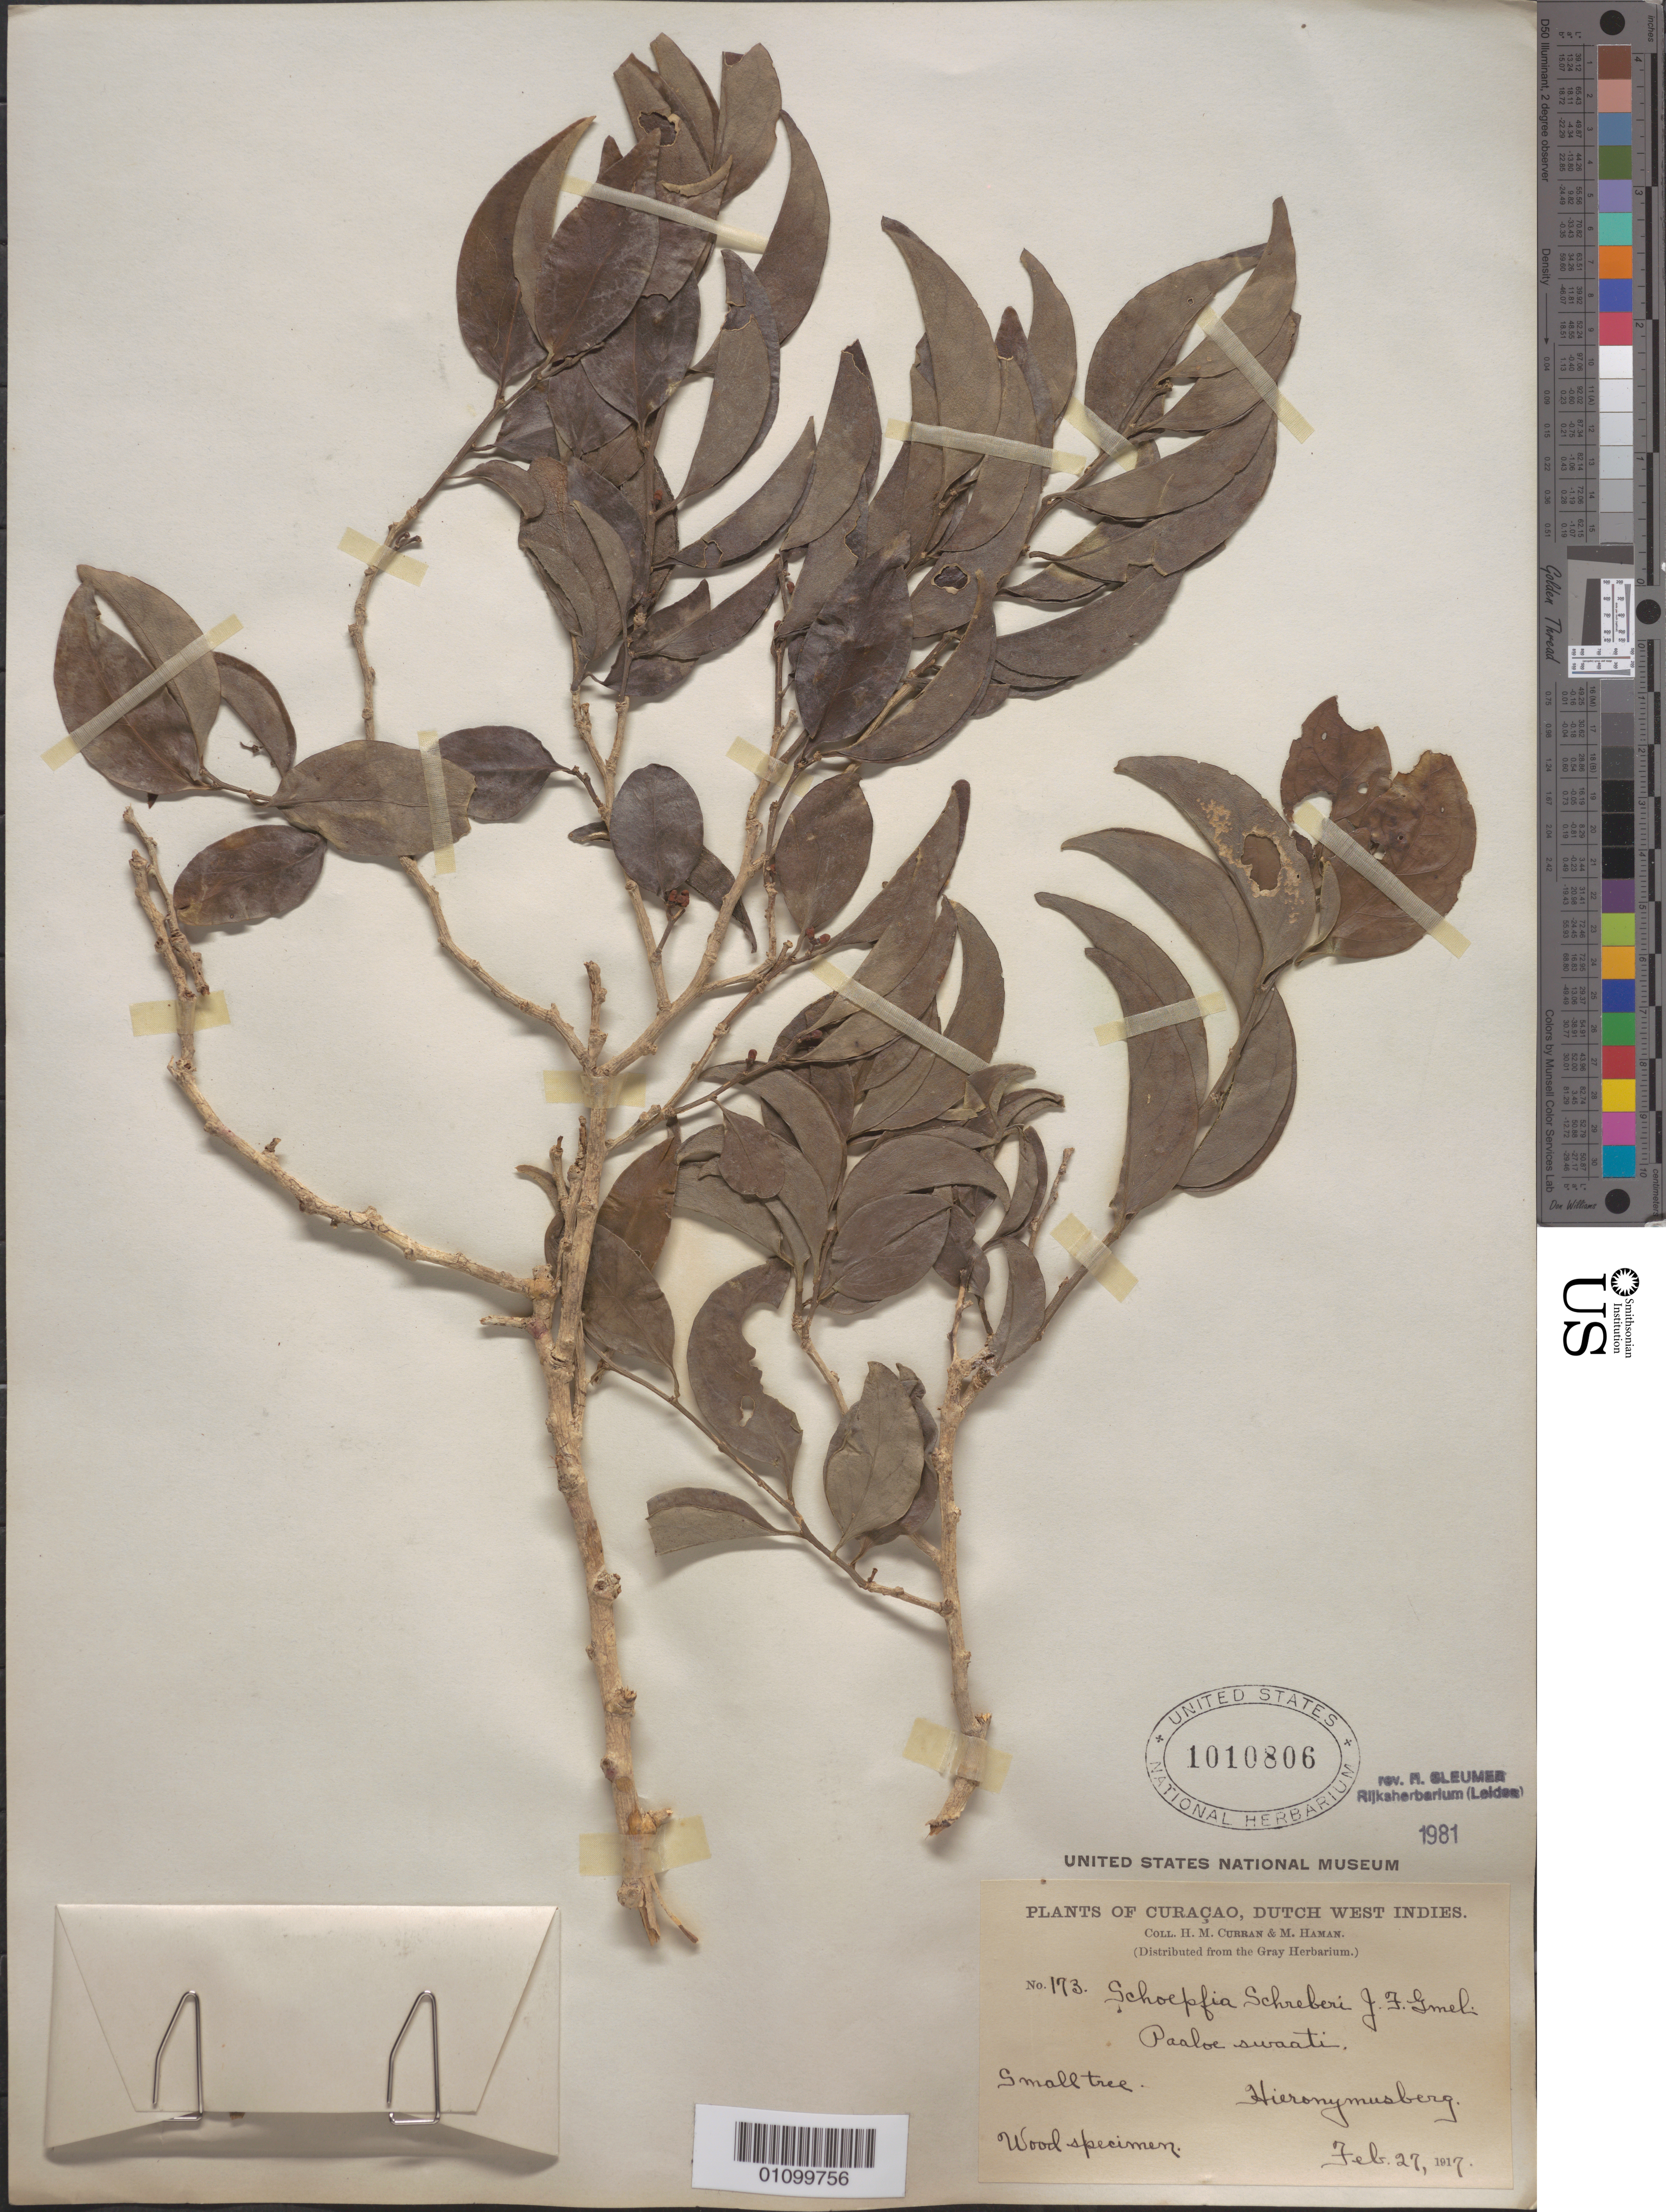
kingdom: Plantae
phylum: Tracheophyta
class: Magnoliopsida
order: Santalales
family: Schoepfiaceae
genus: Schoepfia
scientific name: Schoepfia schreberi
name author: J.F. Gmel.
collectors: H. M. Curran & M. Haman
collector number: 173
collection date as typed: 27 Feb 1917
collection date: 1917-02-27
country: Curaçao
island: Curaçao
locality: Hieronymusberg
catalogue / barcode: US 1010806